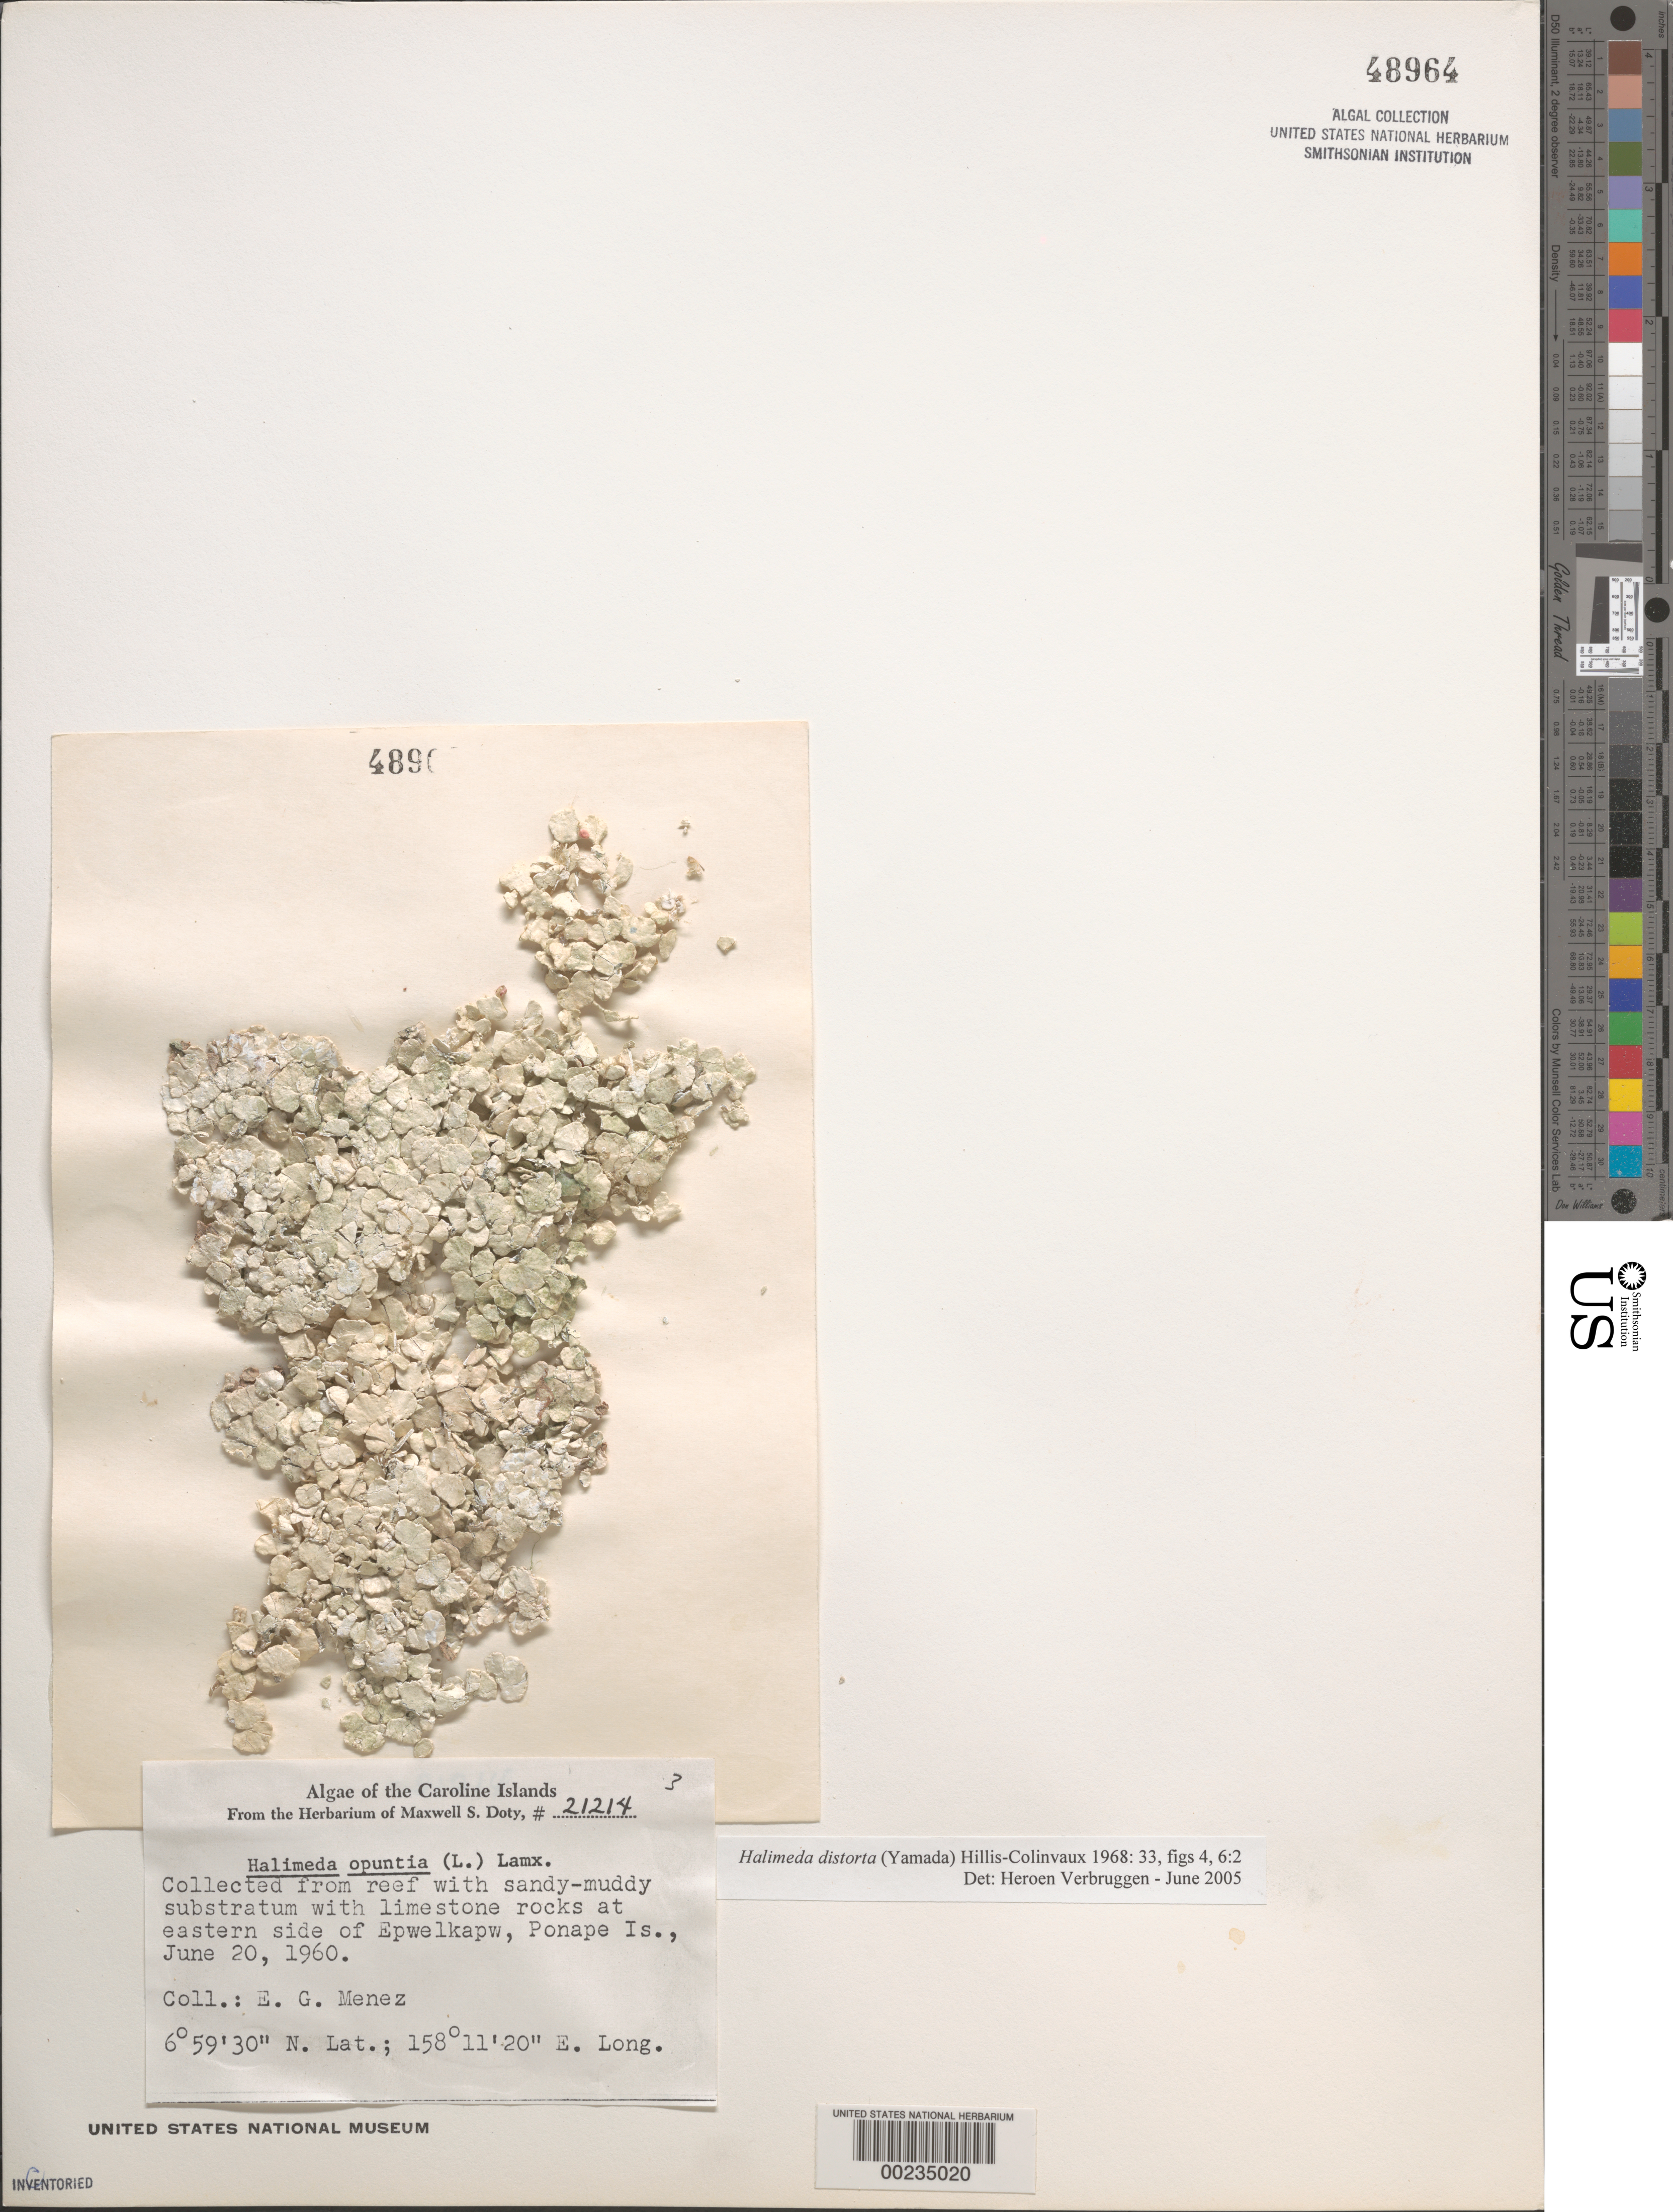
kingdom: Plantae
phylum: Chlorophyta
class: Ulvophyceae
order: Bryopsidales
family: Halimedaceae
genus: Halimeda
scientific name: Halimeda distorta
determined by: Verbruggen, H.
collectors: Meñez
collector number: MSD 21214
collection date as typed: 20 Jun 1960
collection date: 1960-06-20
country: Micronesia, Federated States of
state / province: Pohnpei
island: Pohnpei [Ponape] Islands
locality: Epwelkapw Islet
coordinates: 6 59' 30" N, 158 11' 20" E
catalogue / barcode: US 48964